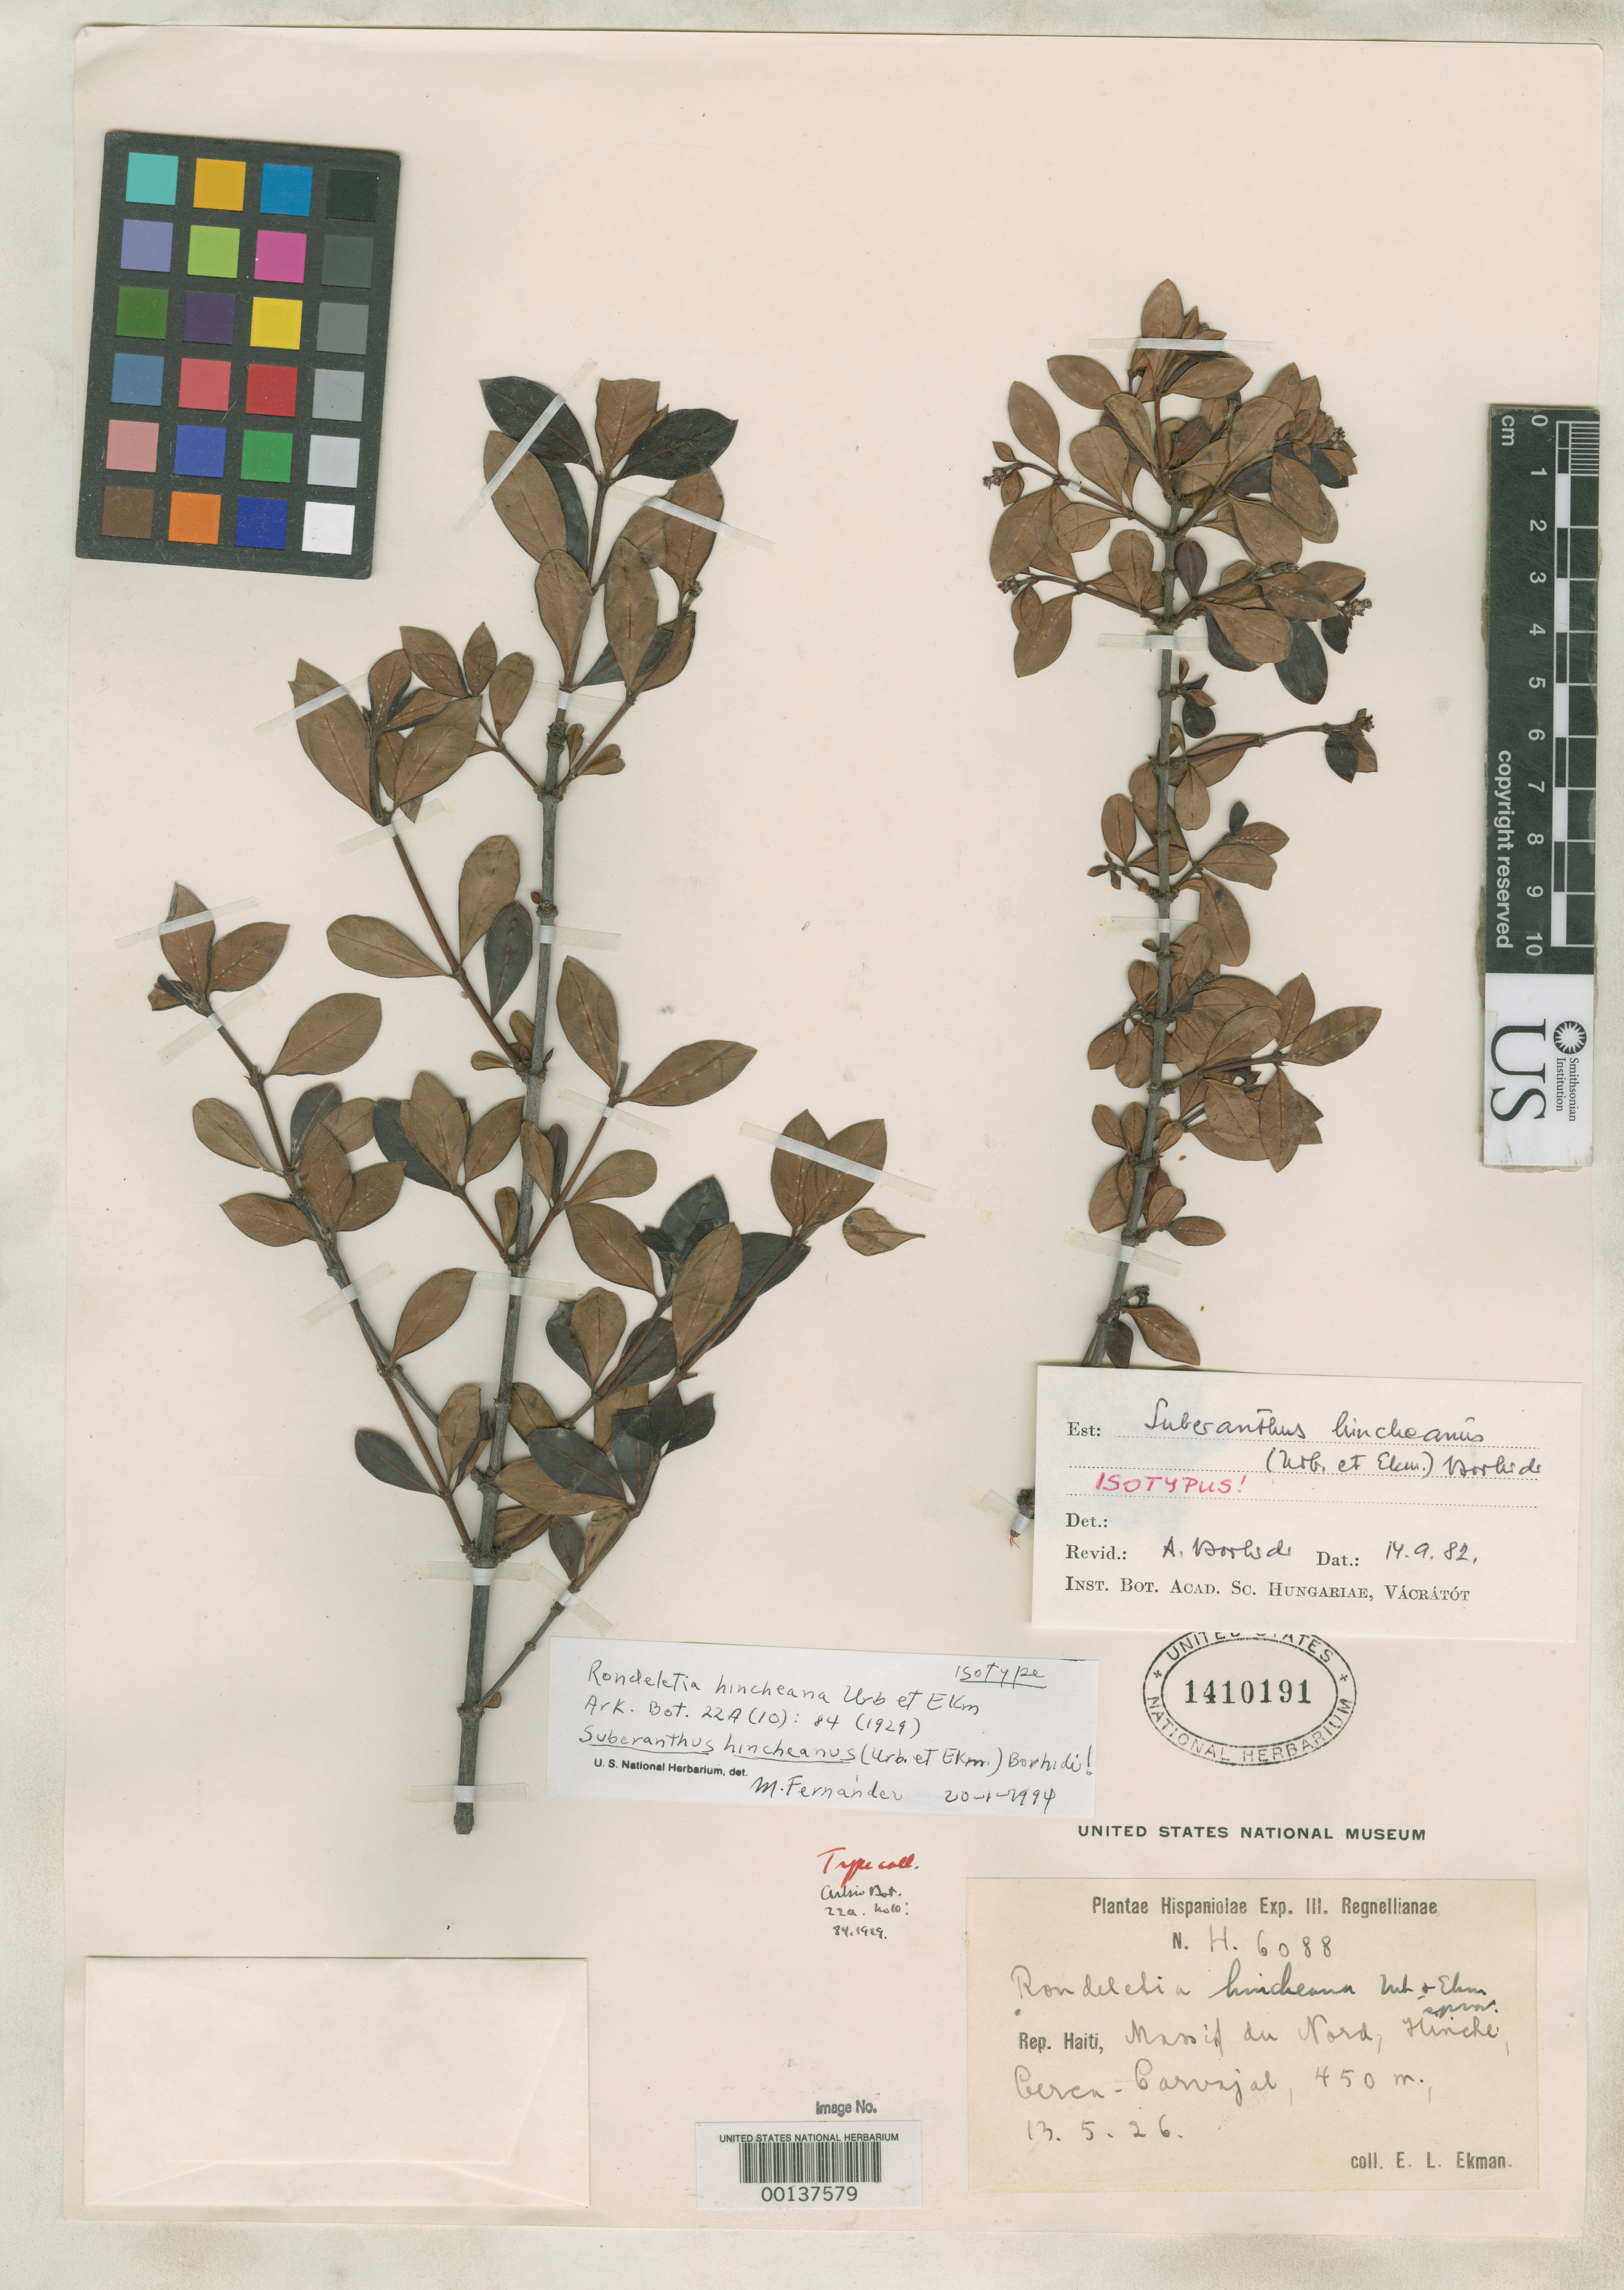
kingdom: Plantae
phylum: Tracheophyta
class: Magnoliopsida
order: Gentianales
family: Rubiaceae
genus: Rondeletia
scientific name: Rondeletia hincheana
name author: Urb. & Ekman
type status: Isotype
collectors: E. L. Ekman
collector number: H 6088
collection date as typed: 13 May 1926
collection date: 1926-05-13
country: Haiti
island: Hispaniola Island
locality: Massif du Nord, Hinche ad Cerca Carvajal.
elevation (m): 450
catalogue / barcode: US 1410191